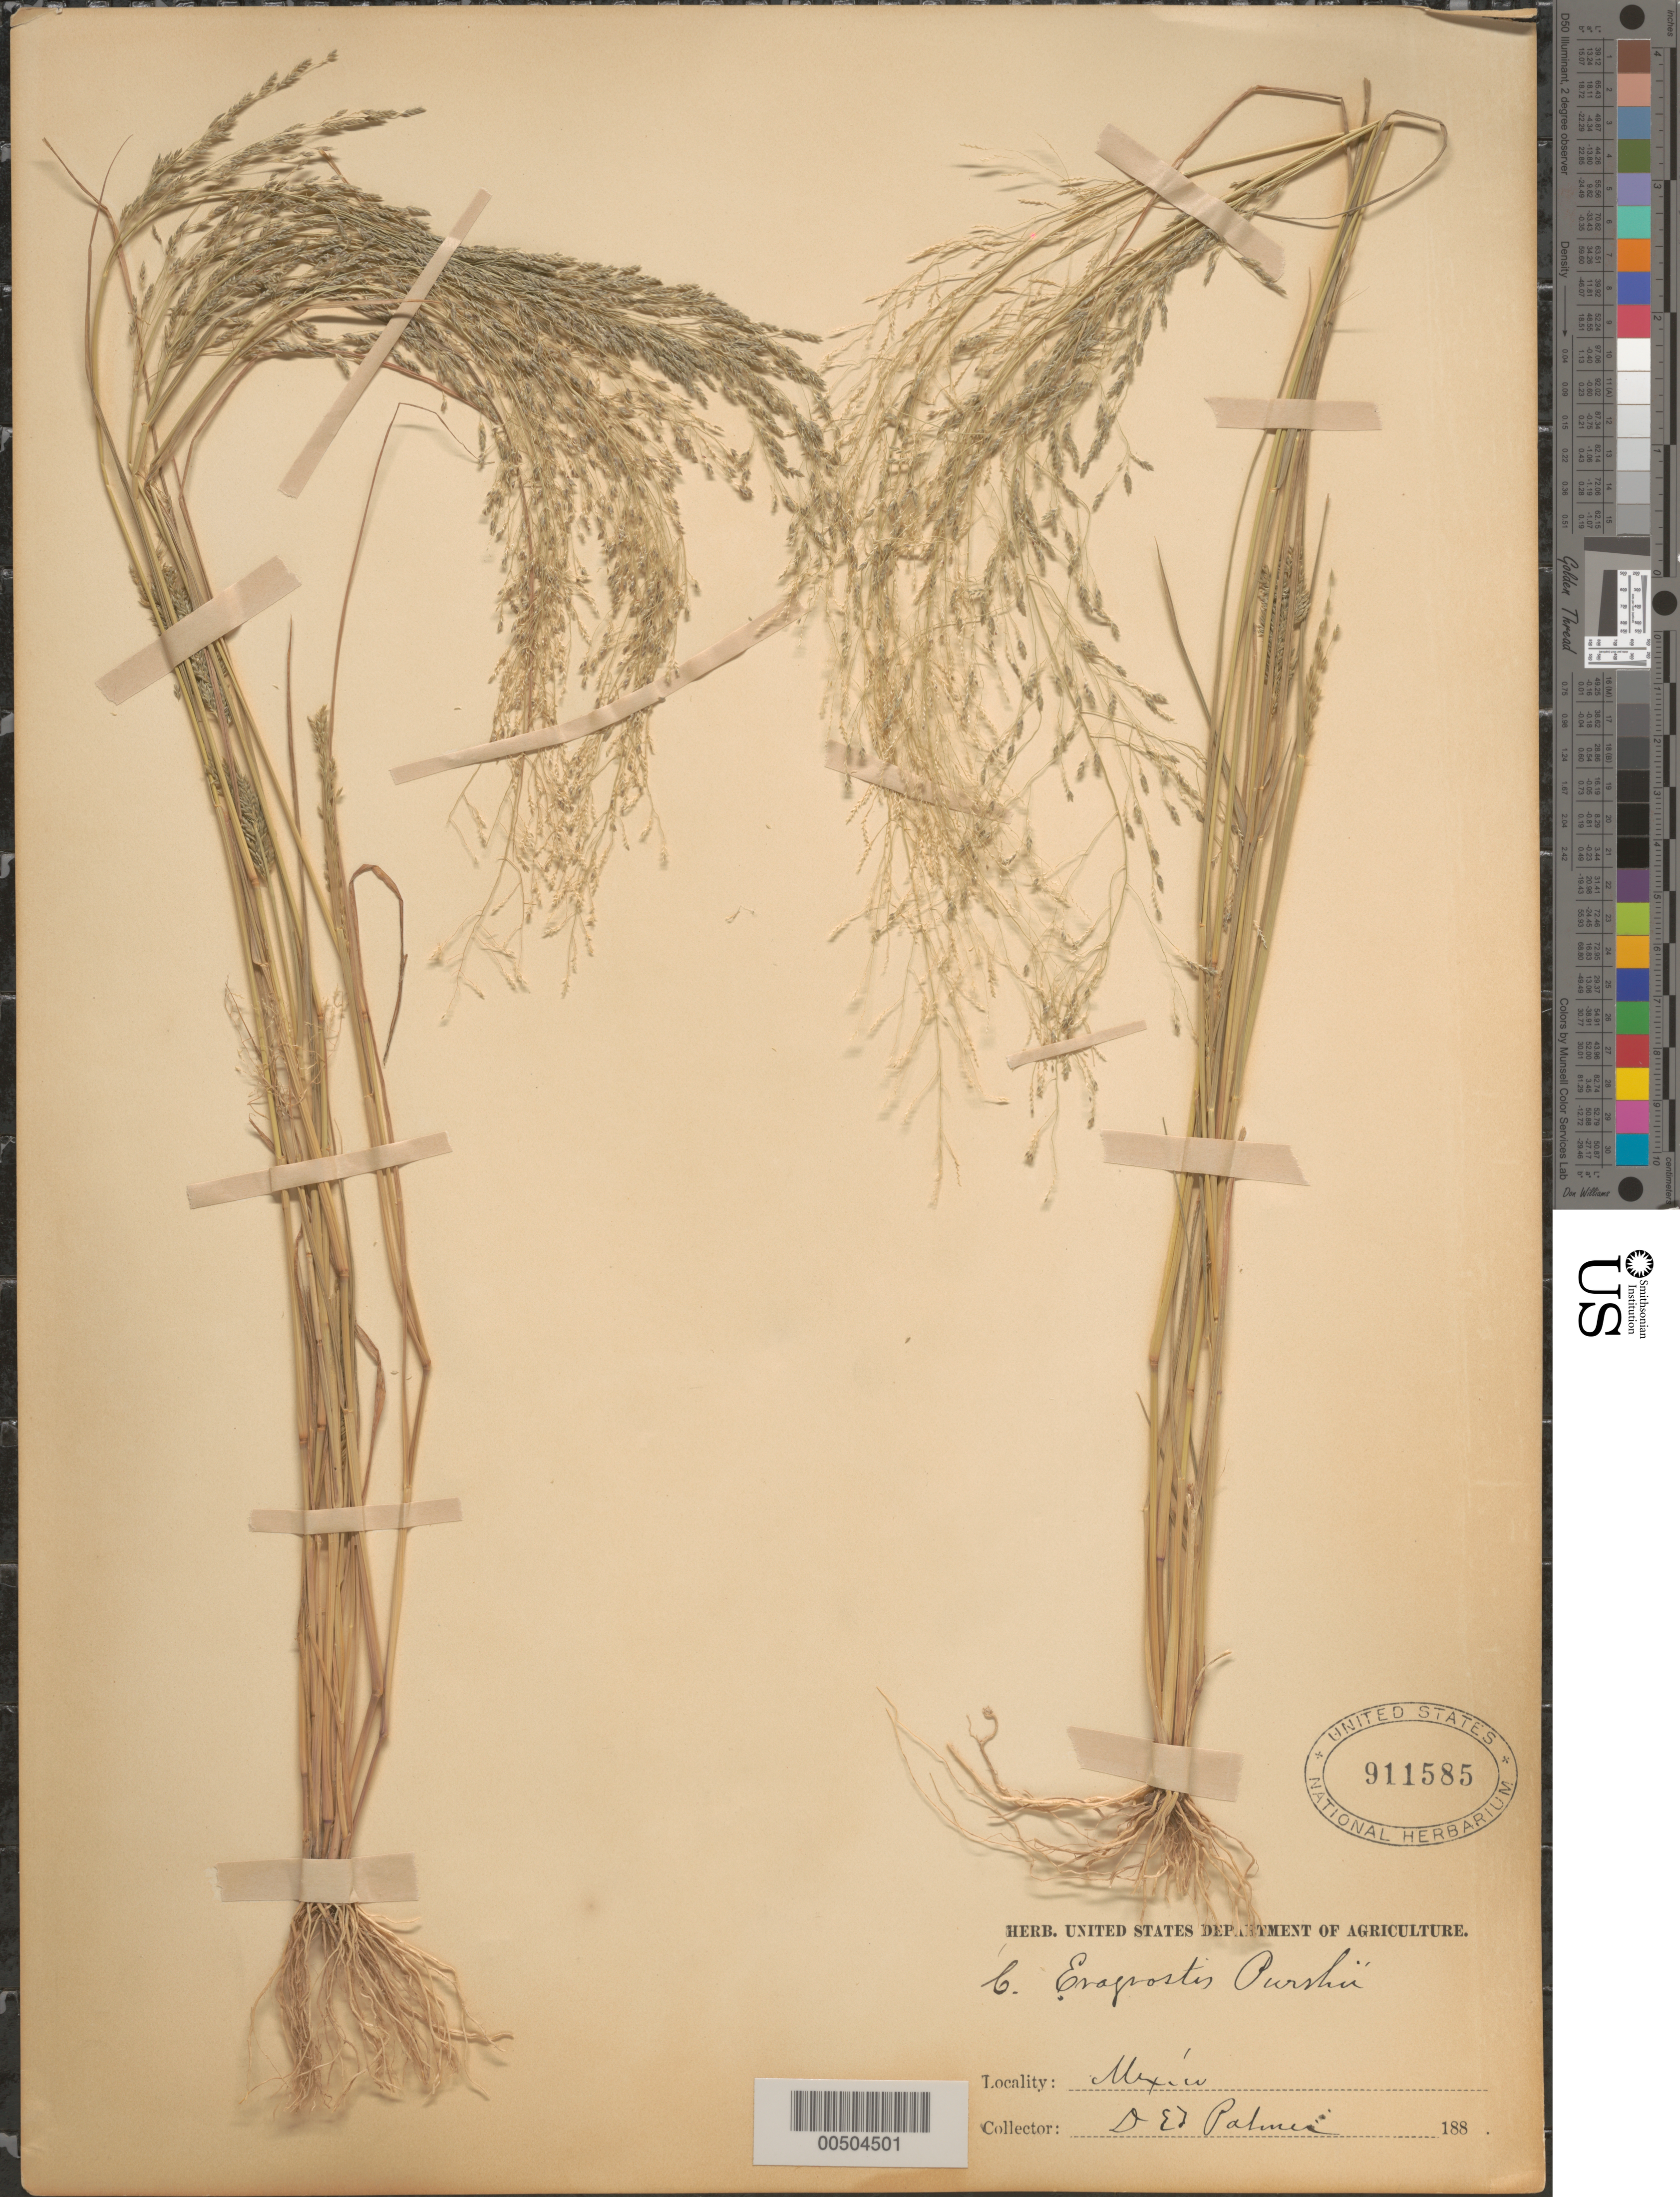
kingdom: Plantae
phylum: Tracheophyta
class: Liliopsida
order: Poales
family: Poaceae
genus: Eragrostis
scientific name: Eragrostis pectinacea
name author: (Michx.) Nees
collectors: E. Palmer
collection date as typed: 188?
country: Mexico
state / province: Durango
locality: San Ramon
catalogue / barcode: US 911585